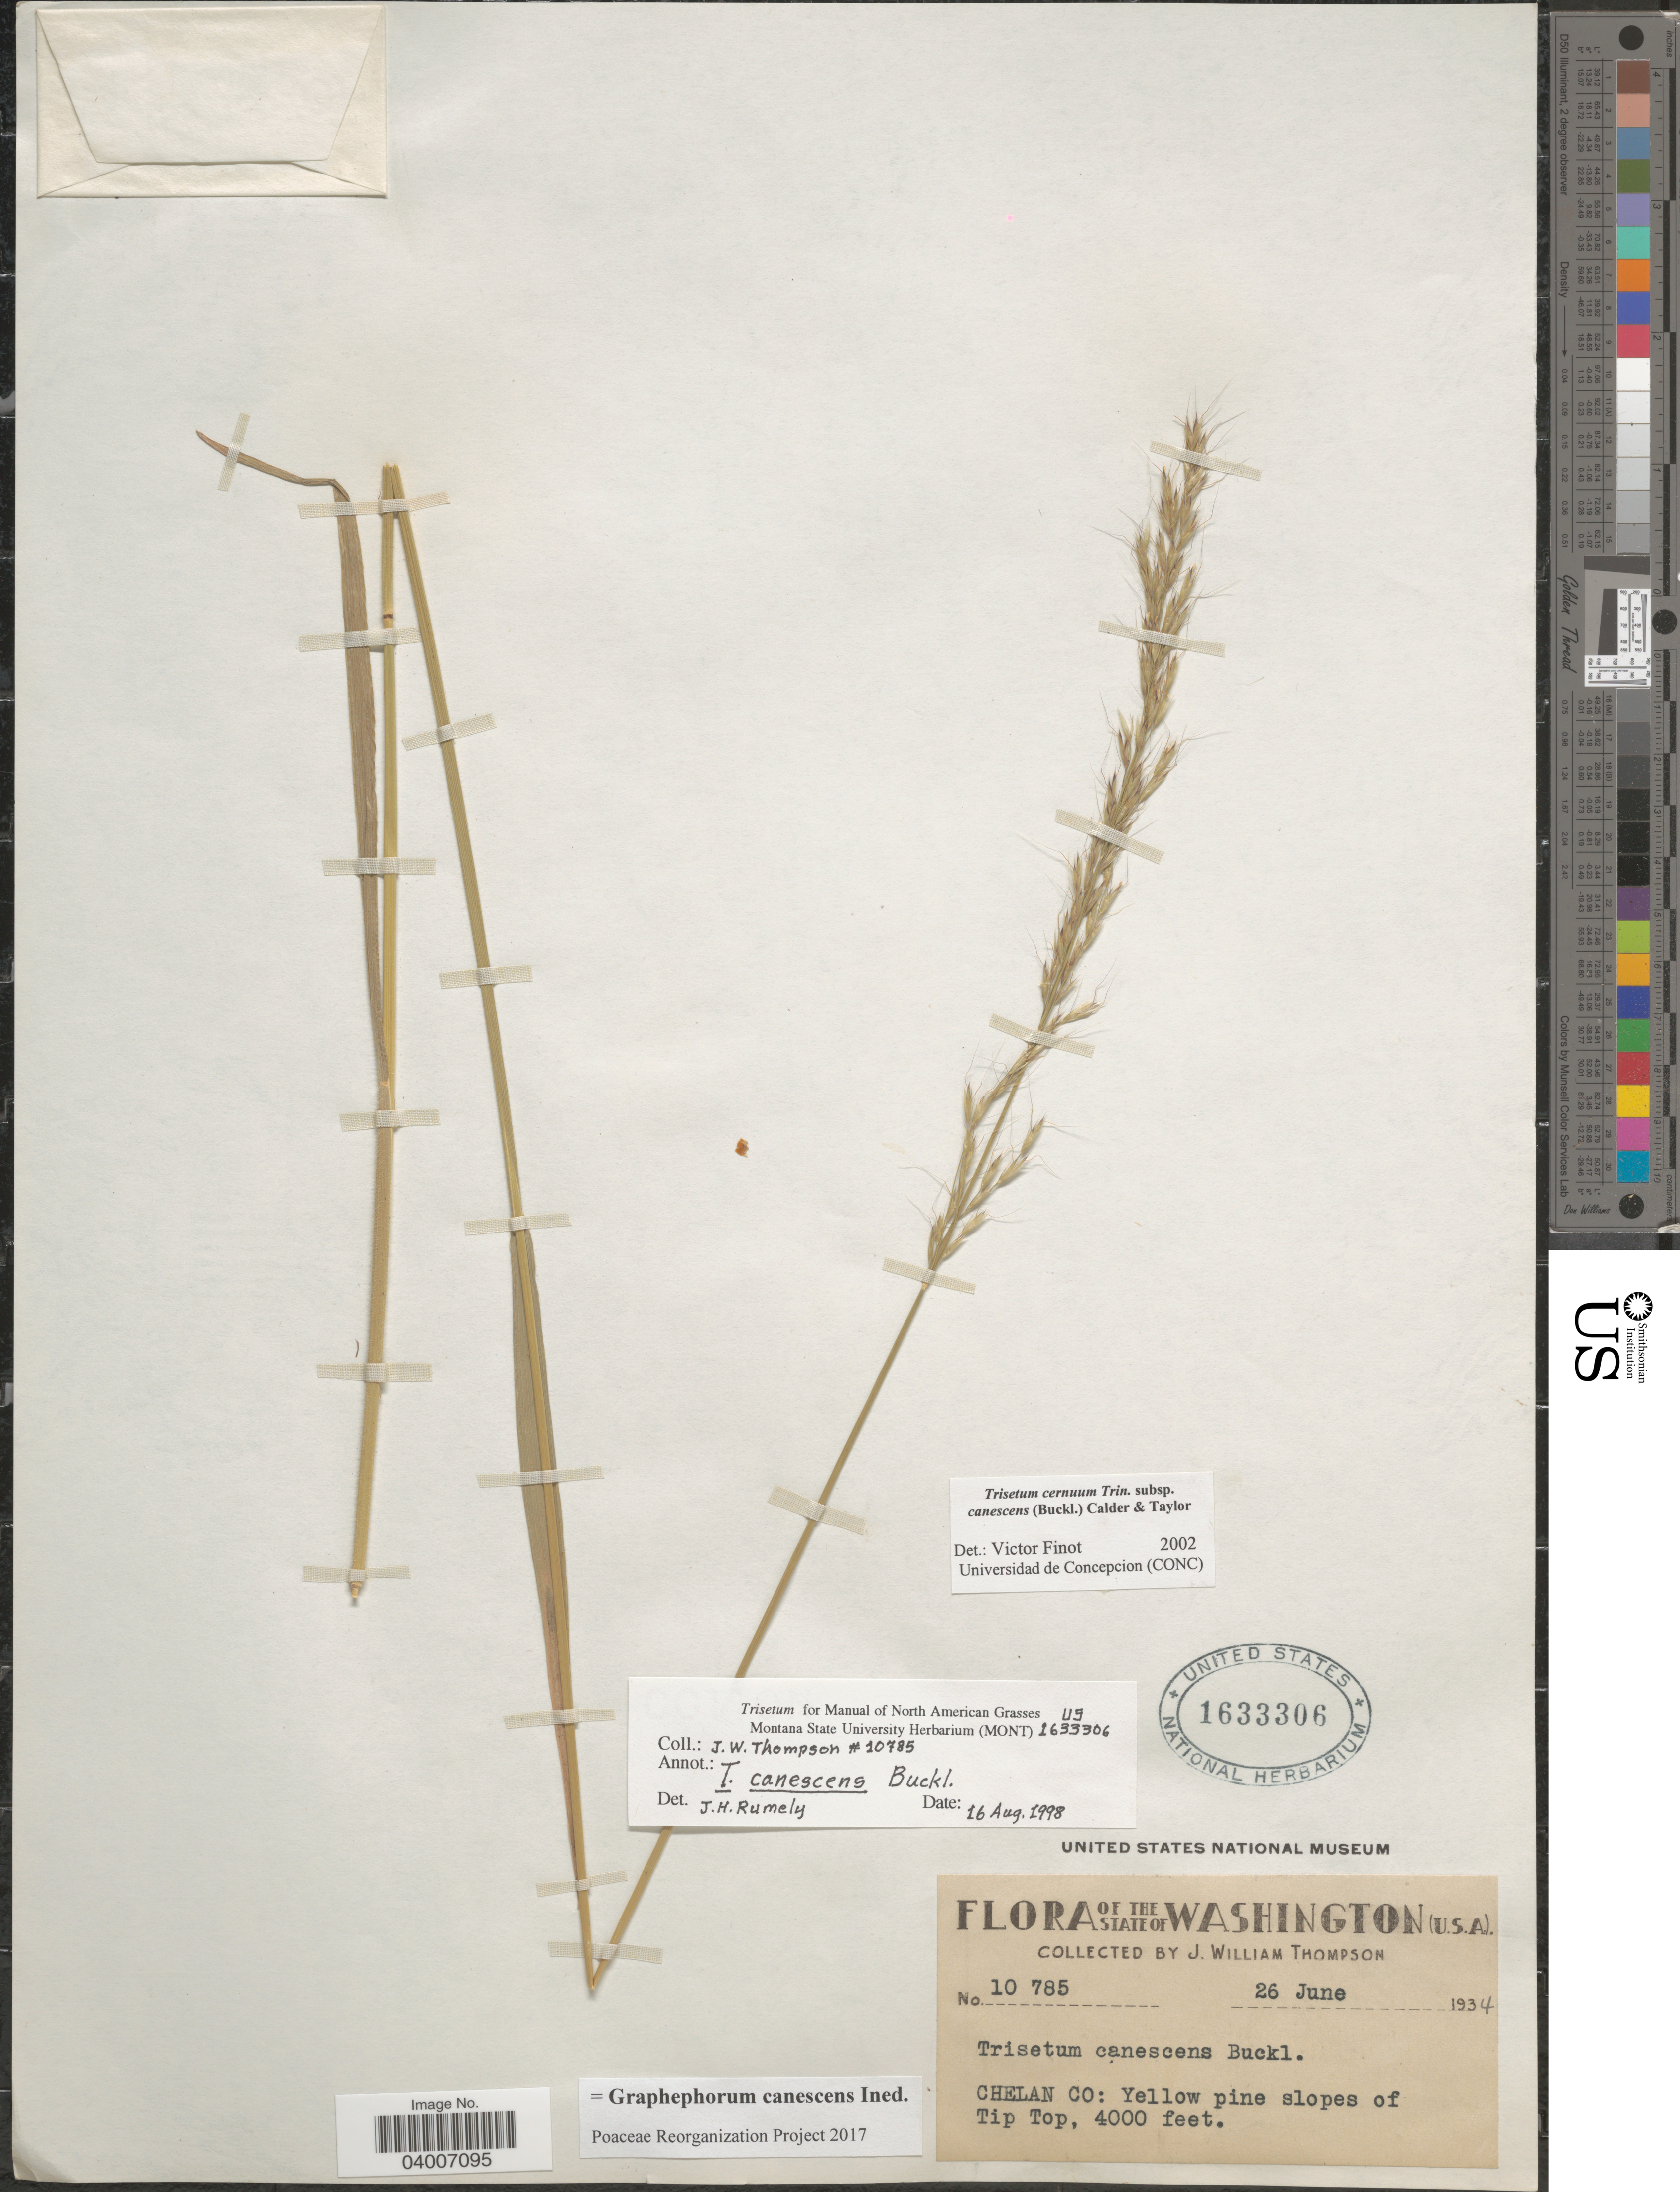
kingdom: Plantae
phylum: Tracheophyta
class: Liliopsida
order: Poales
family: Poaceae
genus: Graphephorum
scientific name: Graphephorum canescens ined.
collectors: J. W. Thompson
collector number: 10785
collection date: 1934-06-26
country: United States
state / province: Washington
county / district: Chelan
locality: Chelan Co: Yellow pine slopes of Tip Top.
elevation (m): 1219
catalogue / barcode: US 1633306